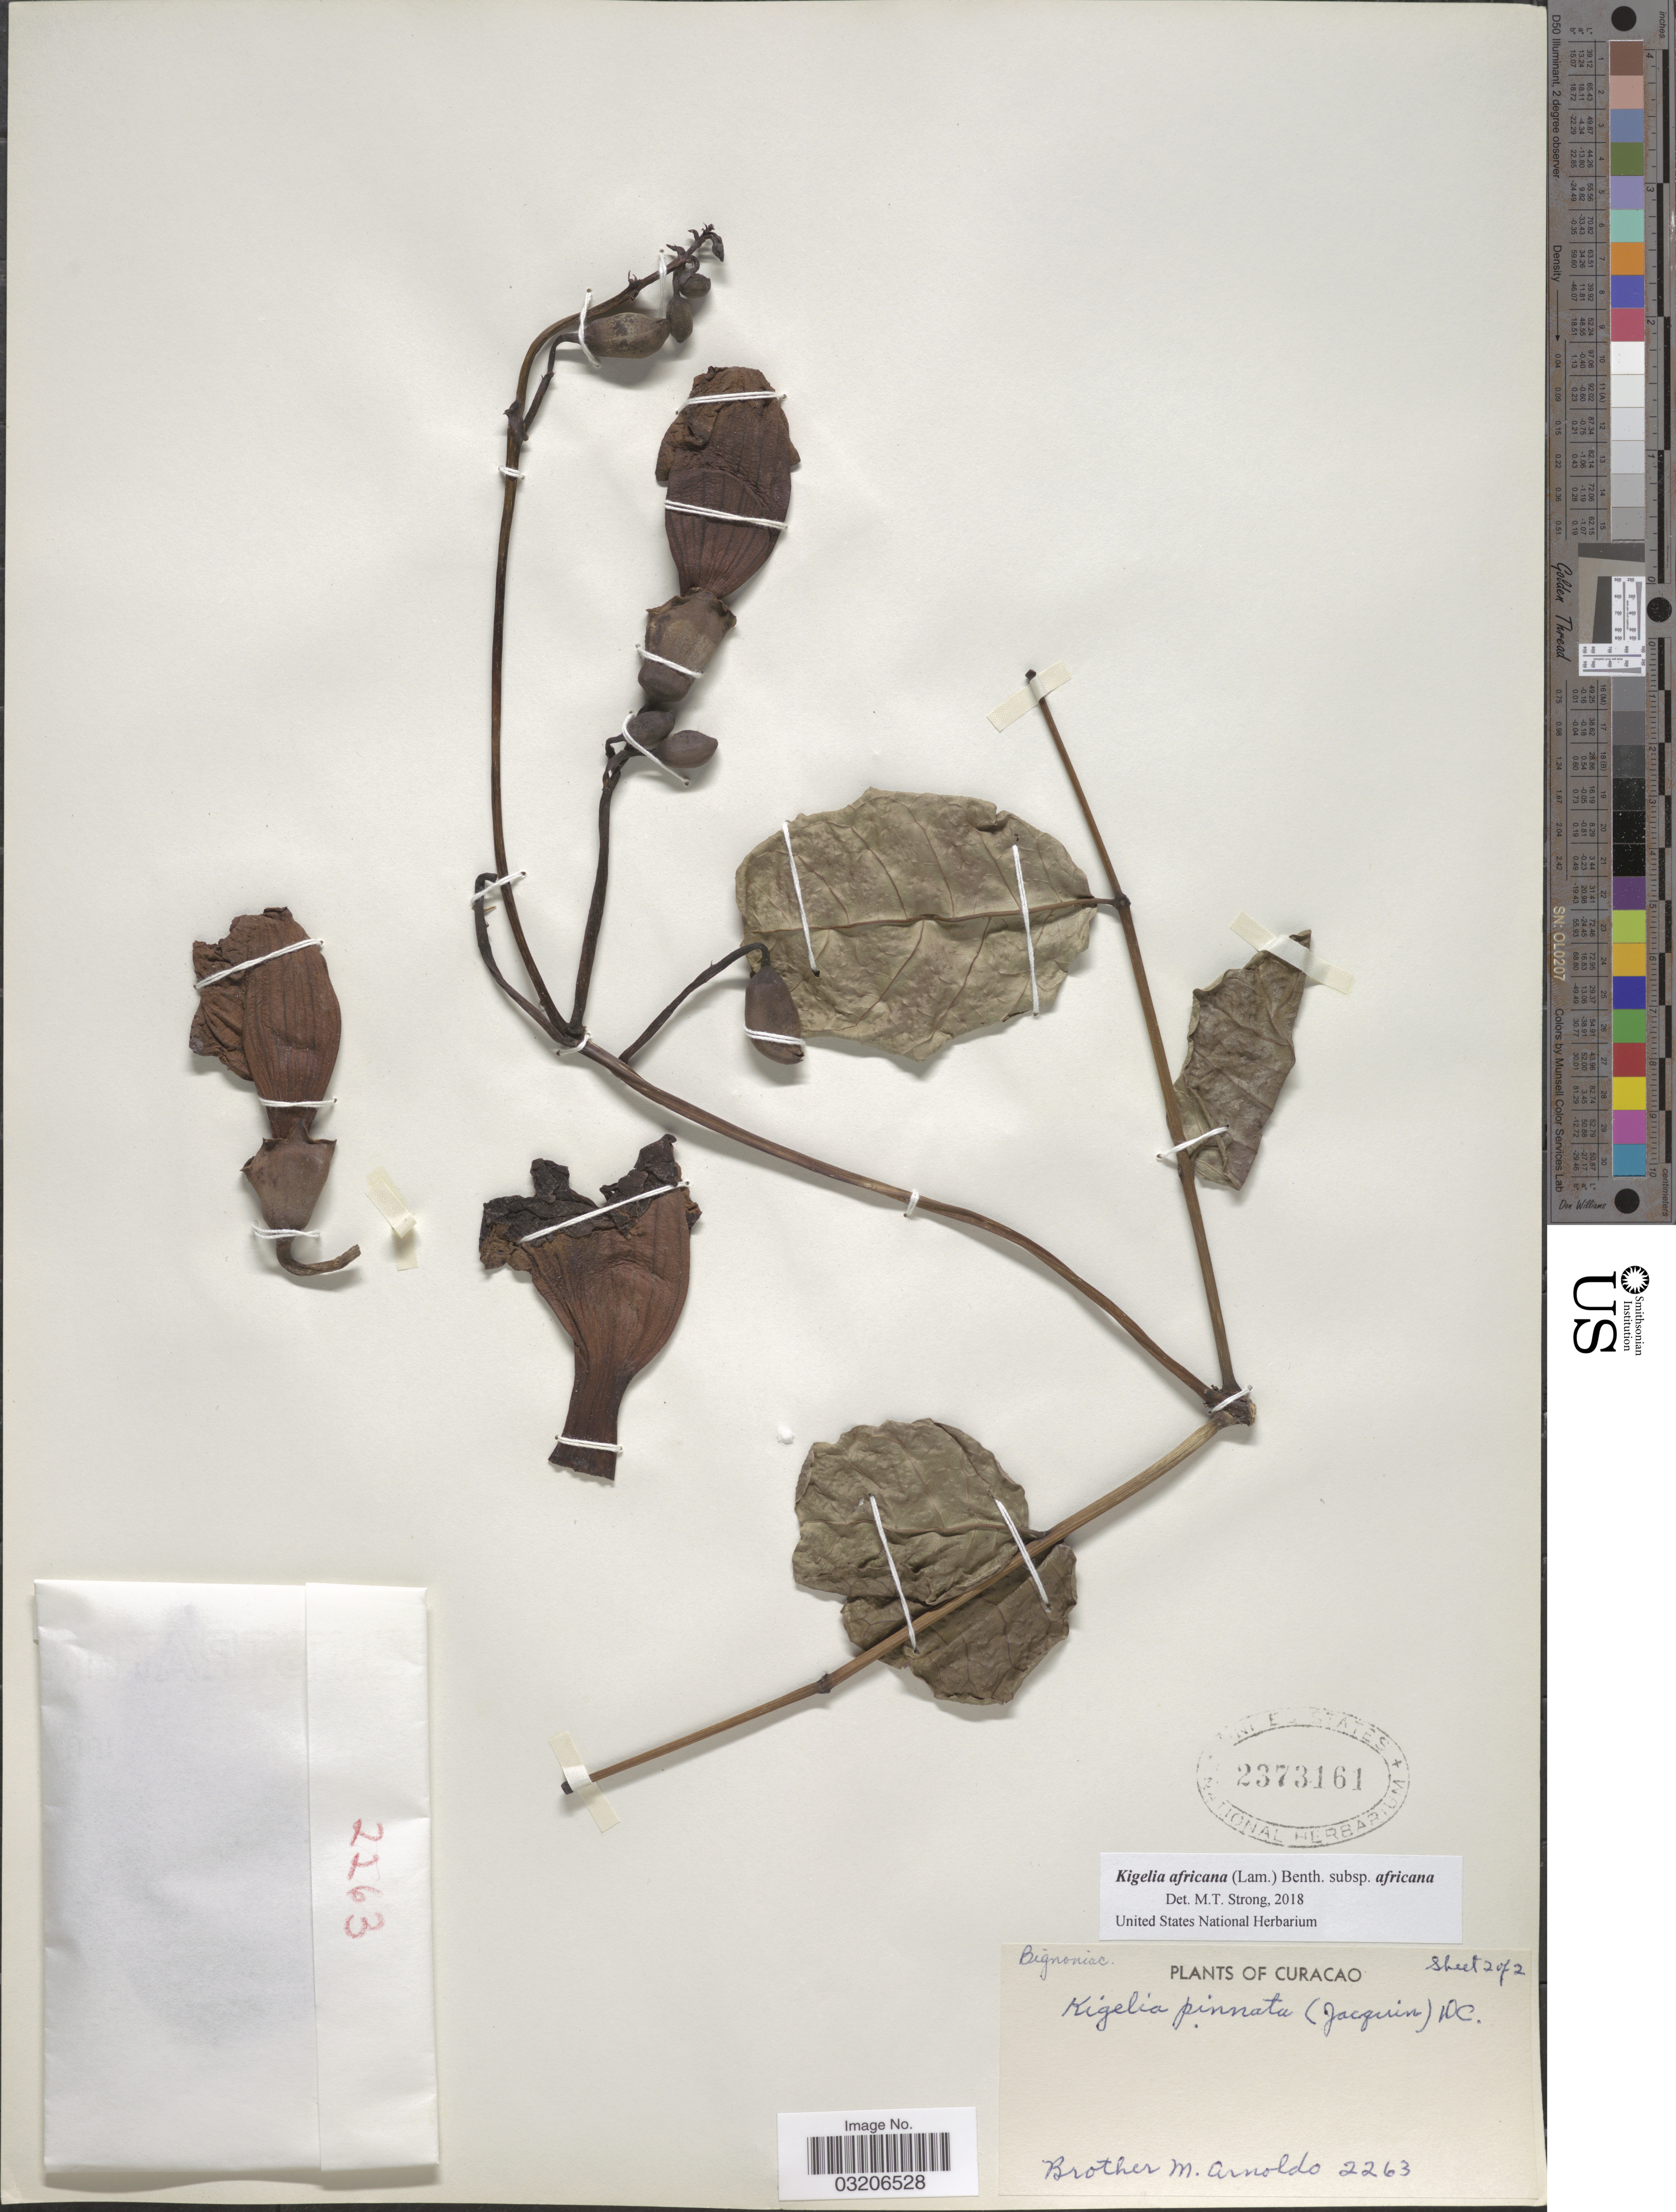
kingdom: Plantae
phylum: Tracheophyta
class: Magnoliopsida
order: Lamiales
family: Bignoniaceae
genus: Kigelia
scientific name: Kigelia africana subsp. africana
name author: (Lam.) Benth.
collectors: N. Arnoldo-Broeders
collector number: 2263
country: Curaçao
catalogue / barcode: US 2373161